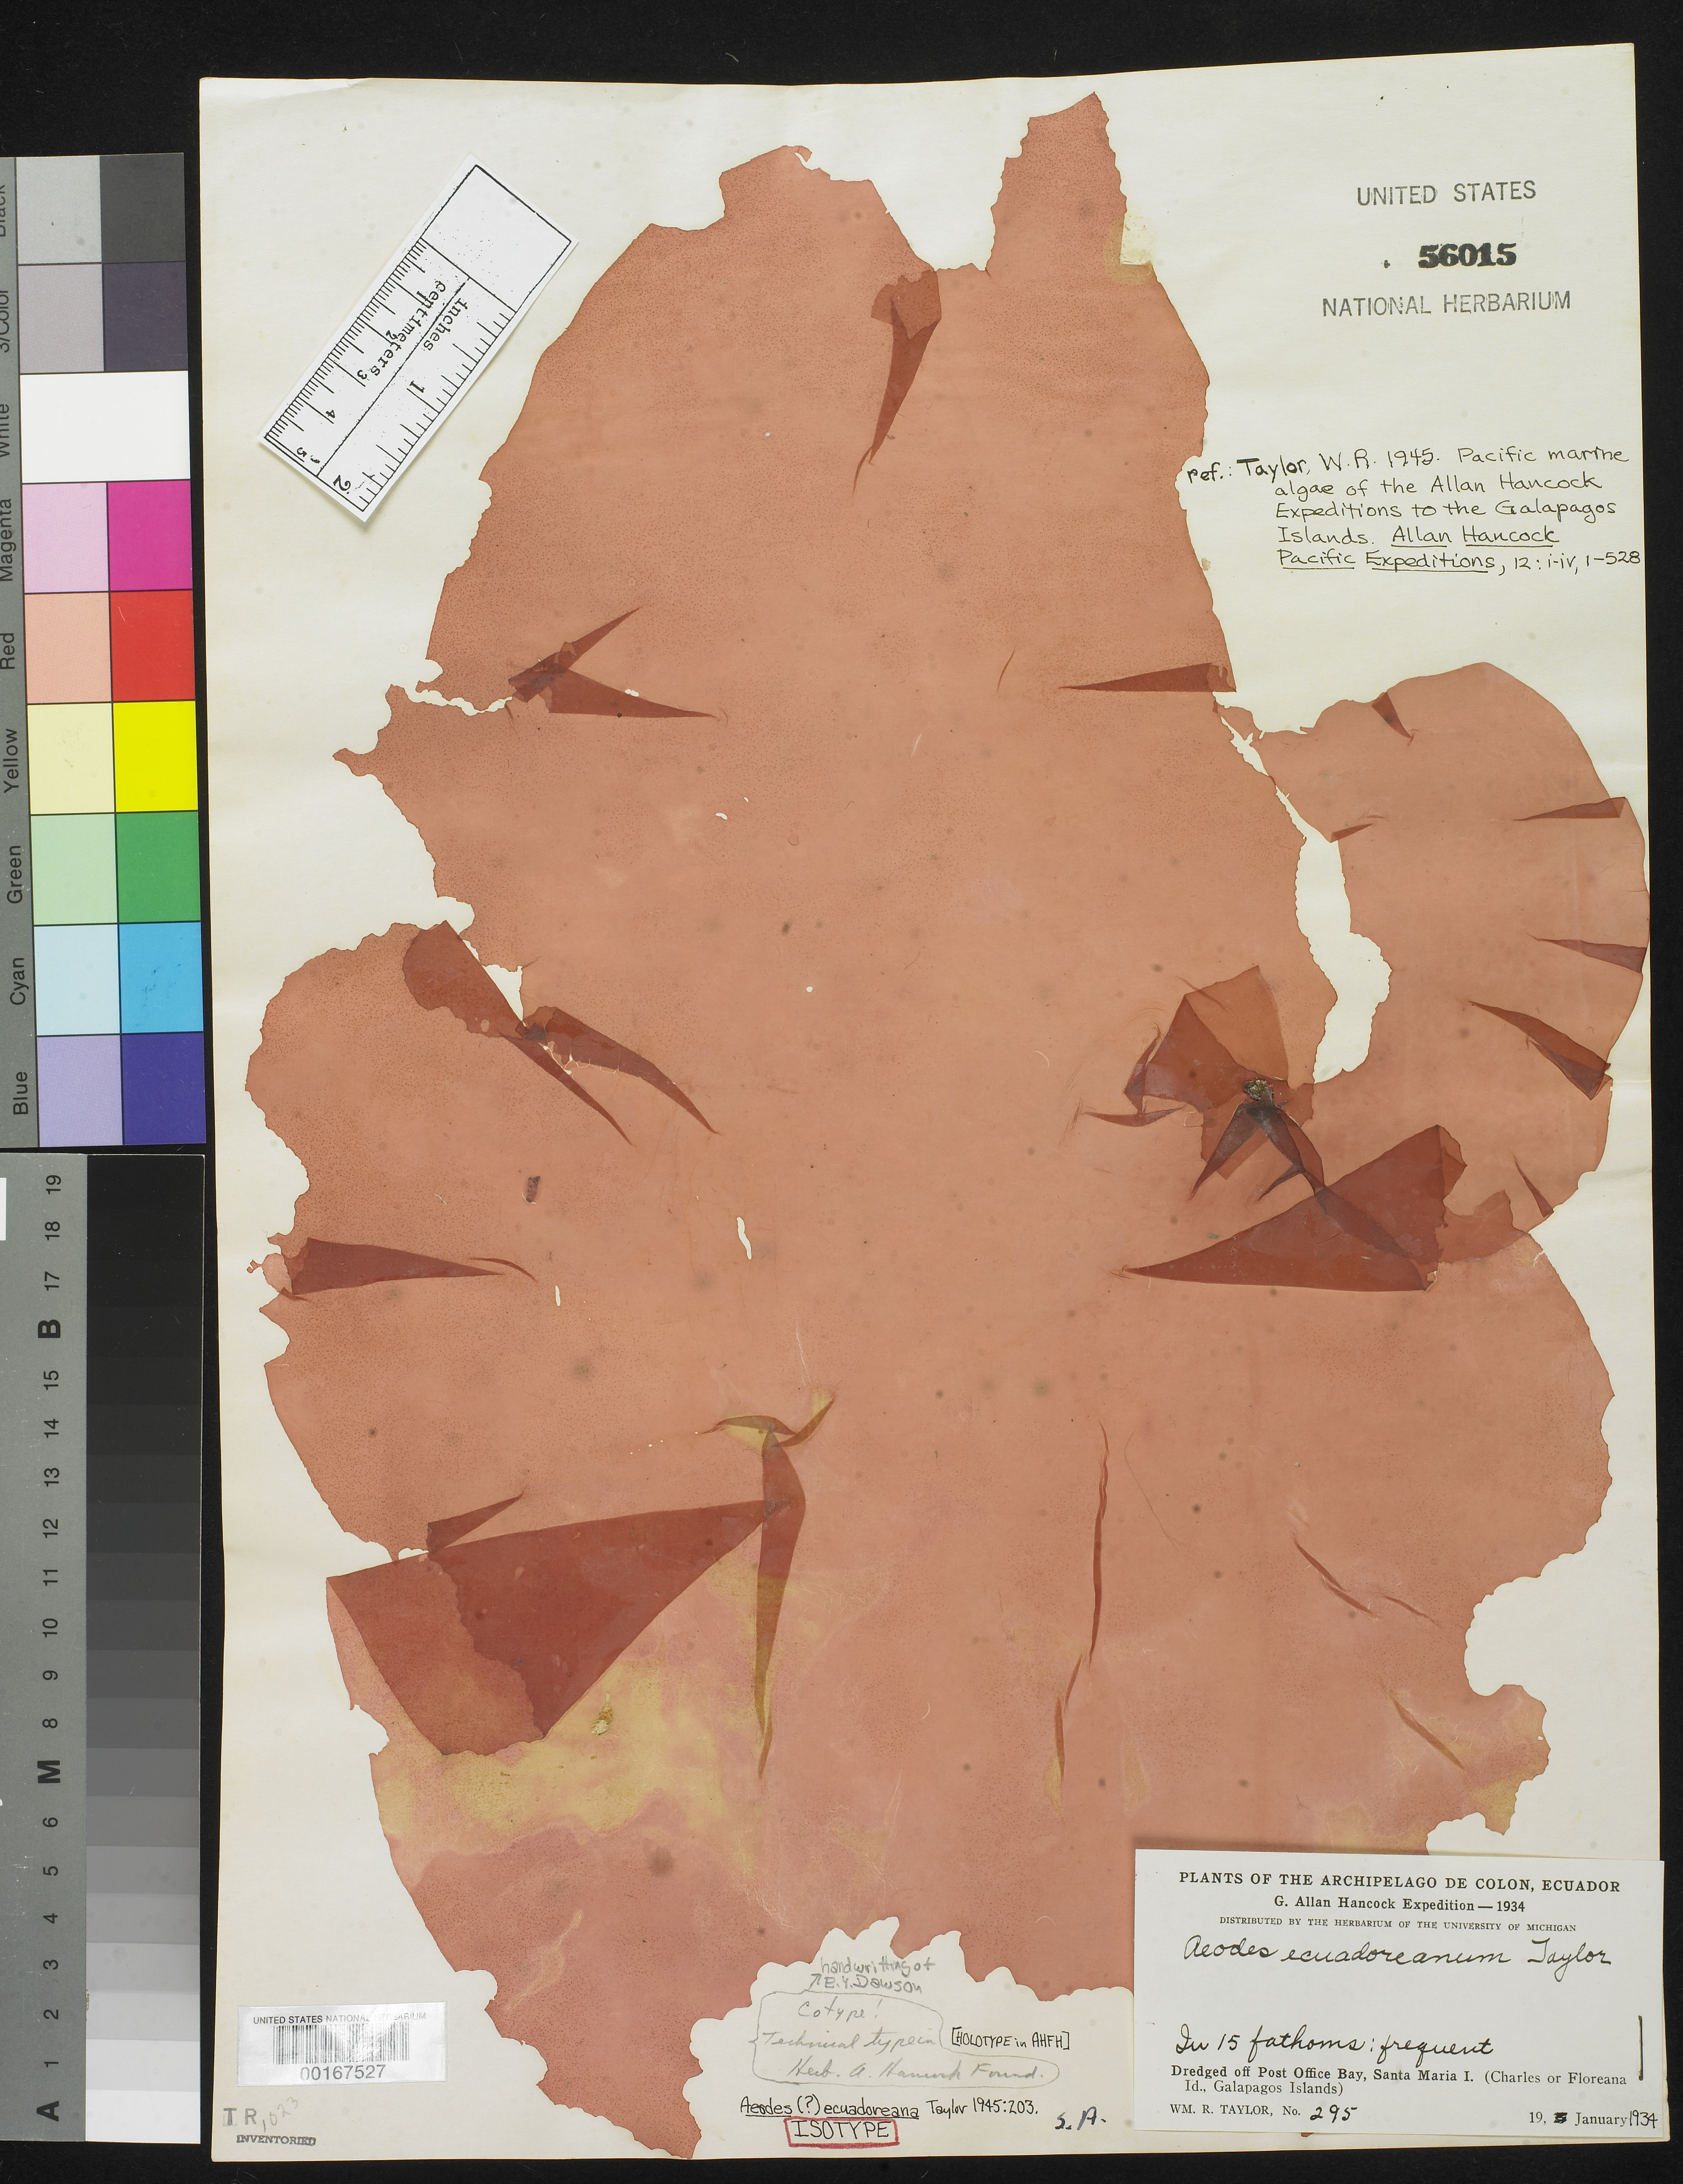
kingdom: Plantae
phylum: Rhodophyta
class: Florideophyceae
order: Halymeniales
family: Halymeniaceae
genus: Aeodes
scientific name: Aeodes ecuadoreana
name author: W.R. Taylor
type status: Isotype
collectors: W. R. Taylor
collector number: WRT 34-295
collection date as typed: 19 Jan 1934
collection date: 1934-01-19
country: Ecuador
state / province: Colón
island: Floreana [Charles, Santa Maria]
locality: Off Post Office Bay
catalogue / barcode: US 56015